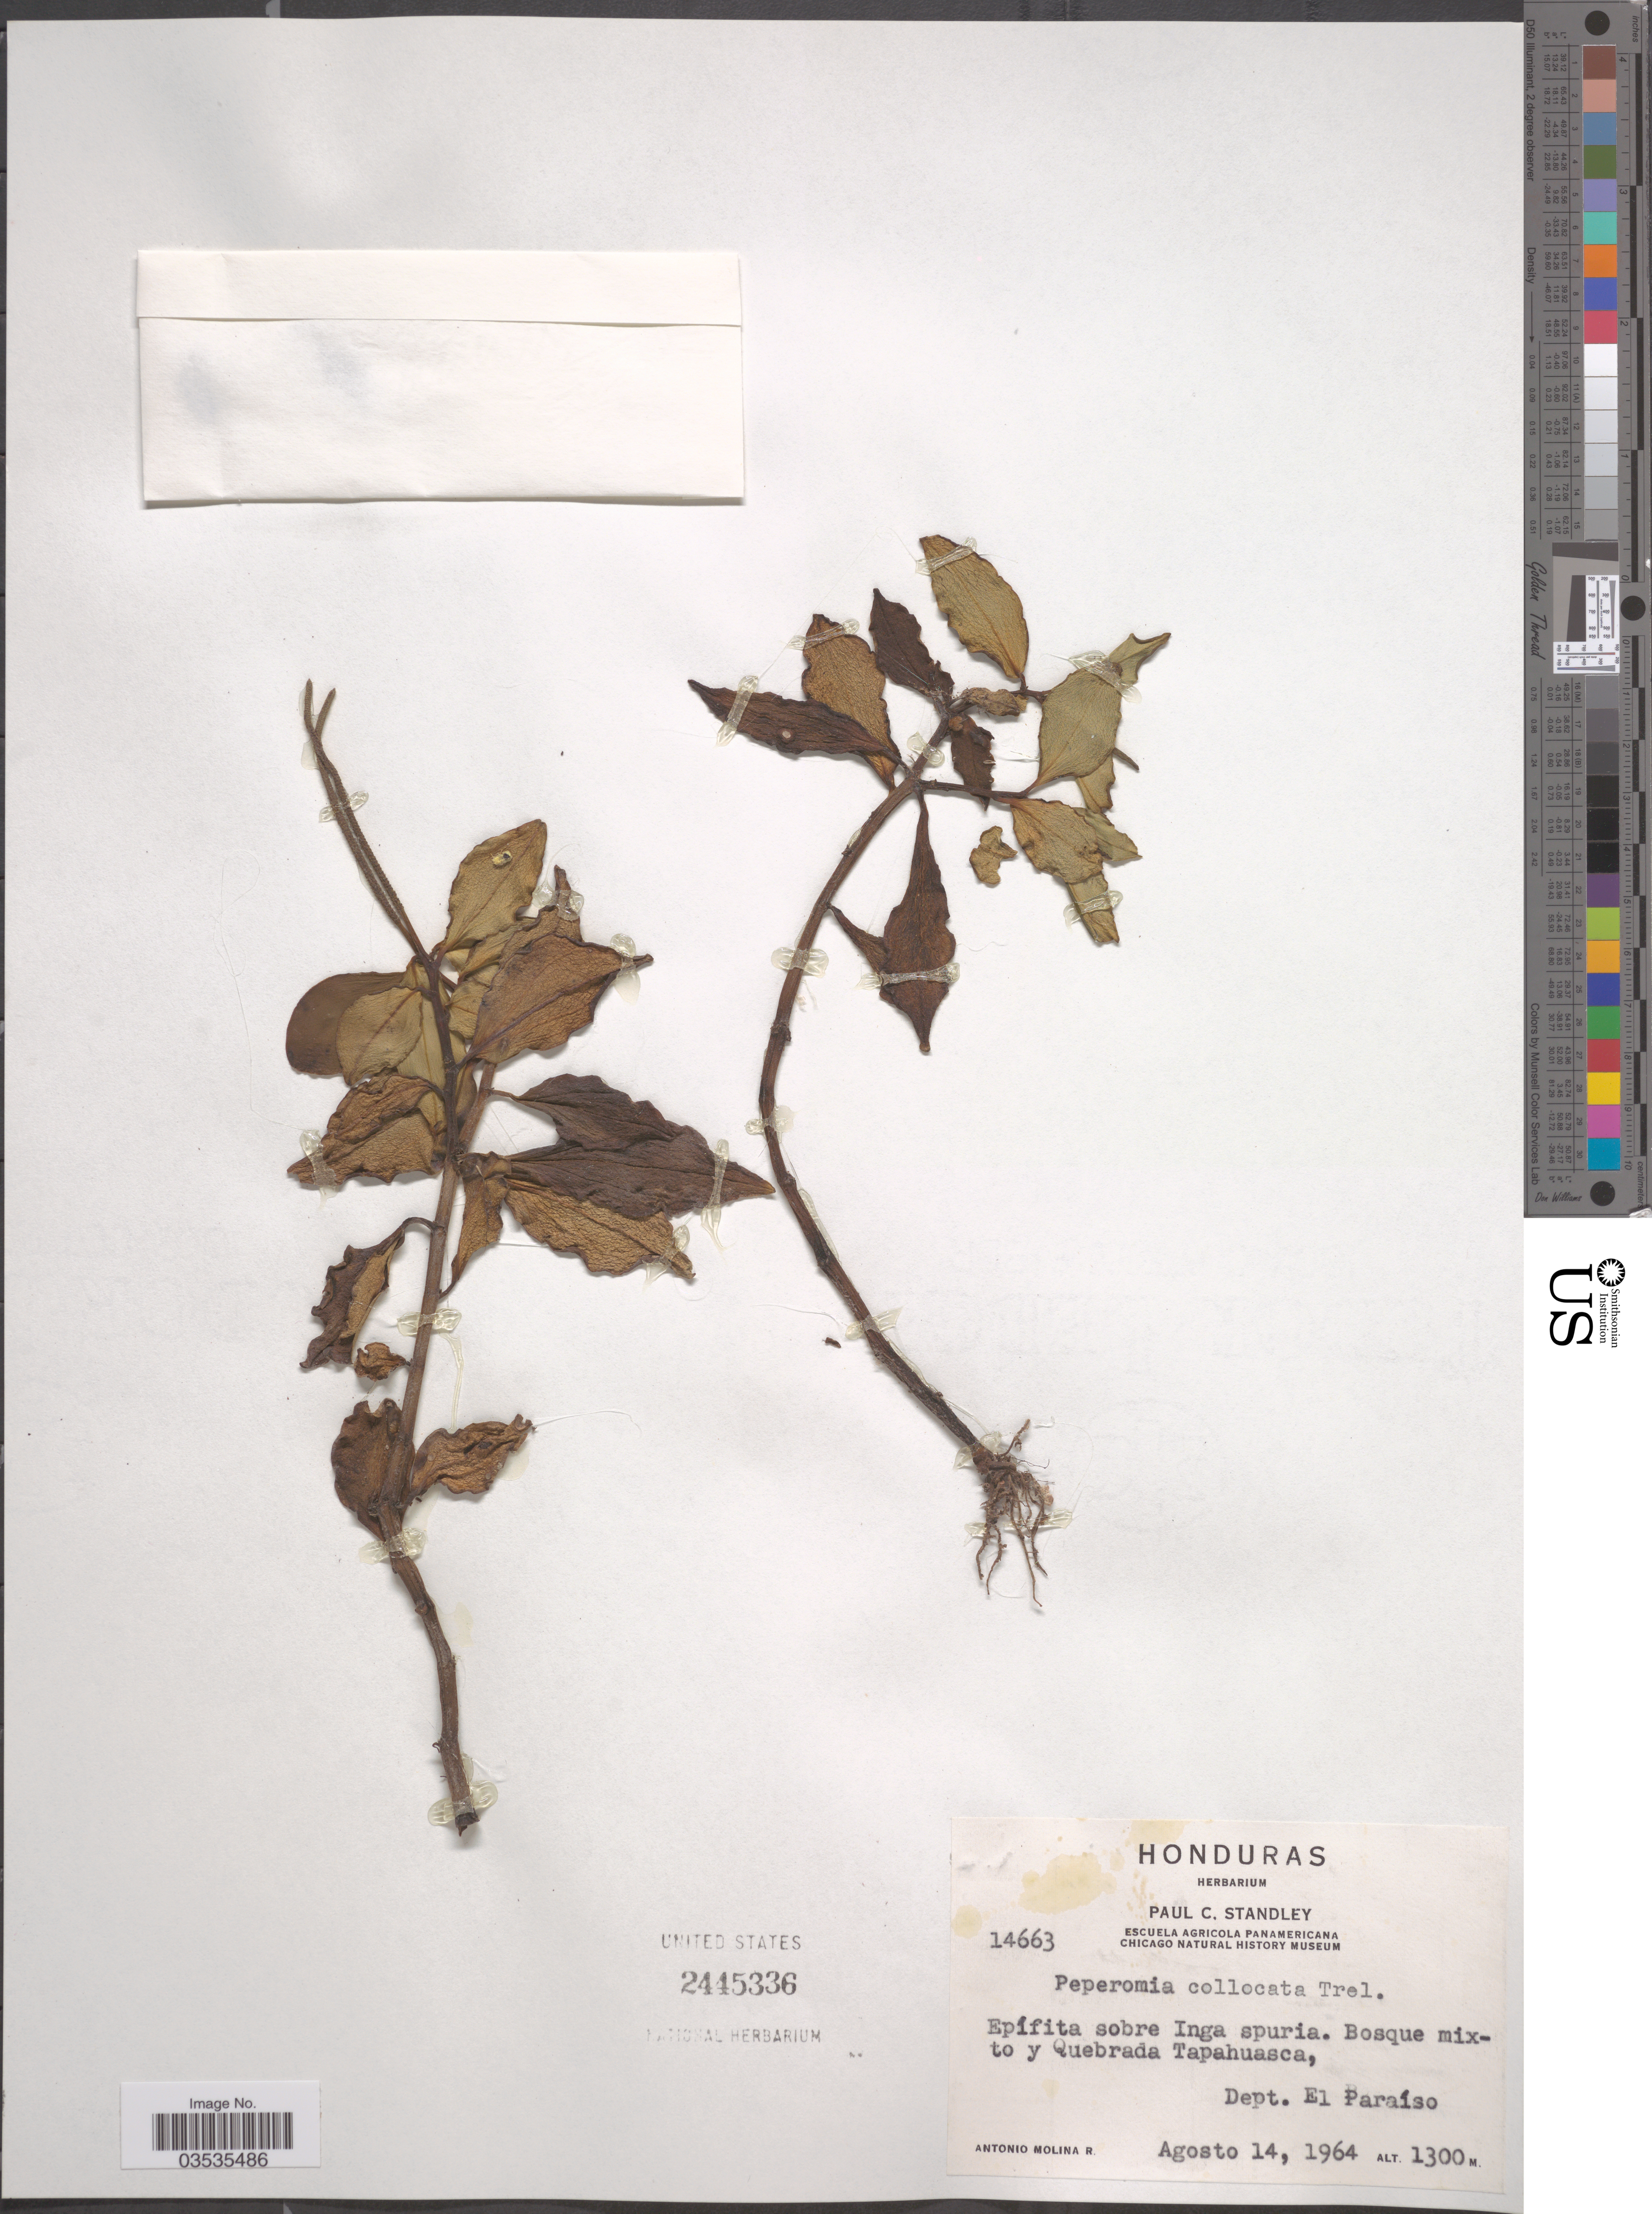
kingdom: Plantae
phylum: Tracheophyta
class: Magnoliopsida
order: Piperales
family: Piperaceae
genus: Peperomia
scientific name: Peperomia san-joseana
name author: C. DC.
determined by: Jiménez, José Estaban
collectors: A. Molina R.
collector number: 14663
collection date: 1964-08-14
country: Honduras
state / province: El Paraiso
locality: Quebrada Tapahuasca, Dept. El Paraíso.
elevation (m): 1300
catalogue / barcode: US 2445336